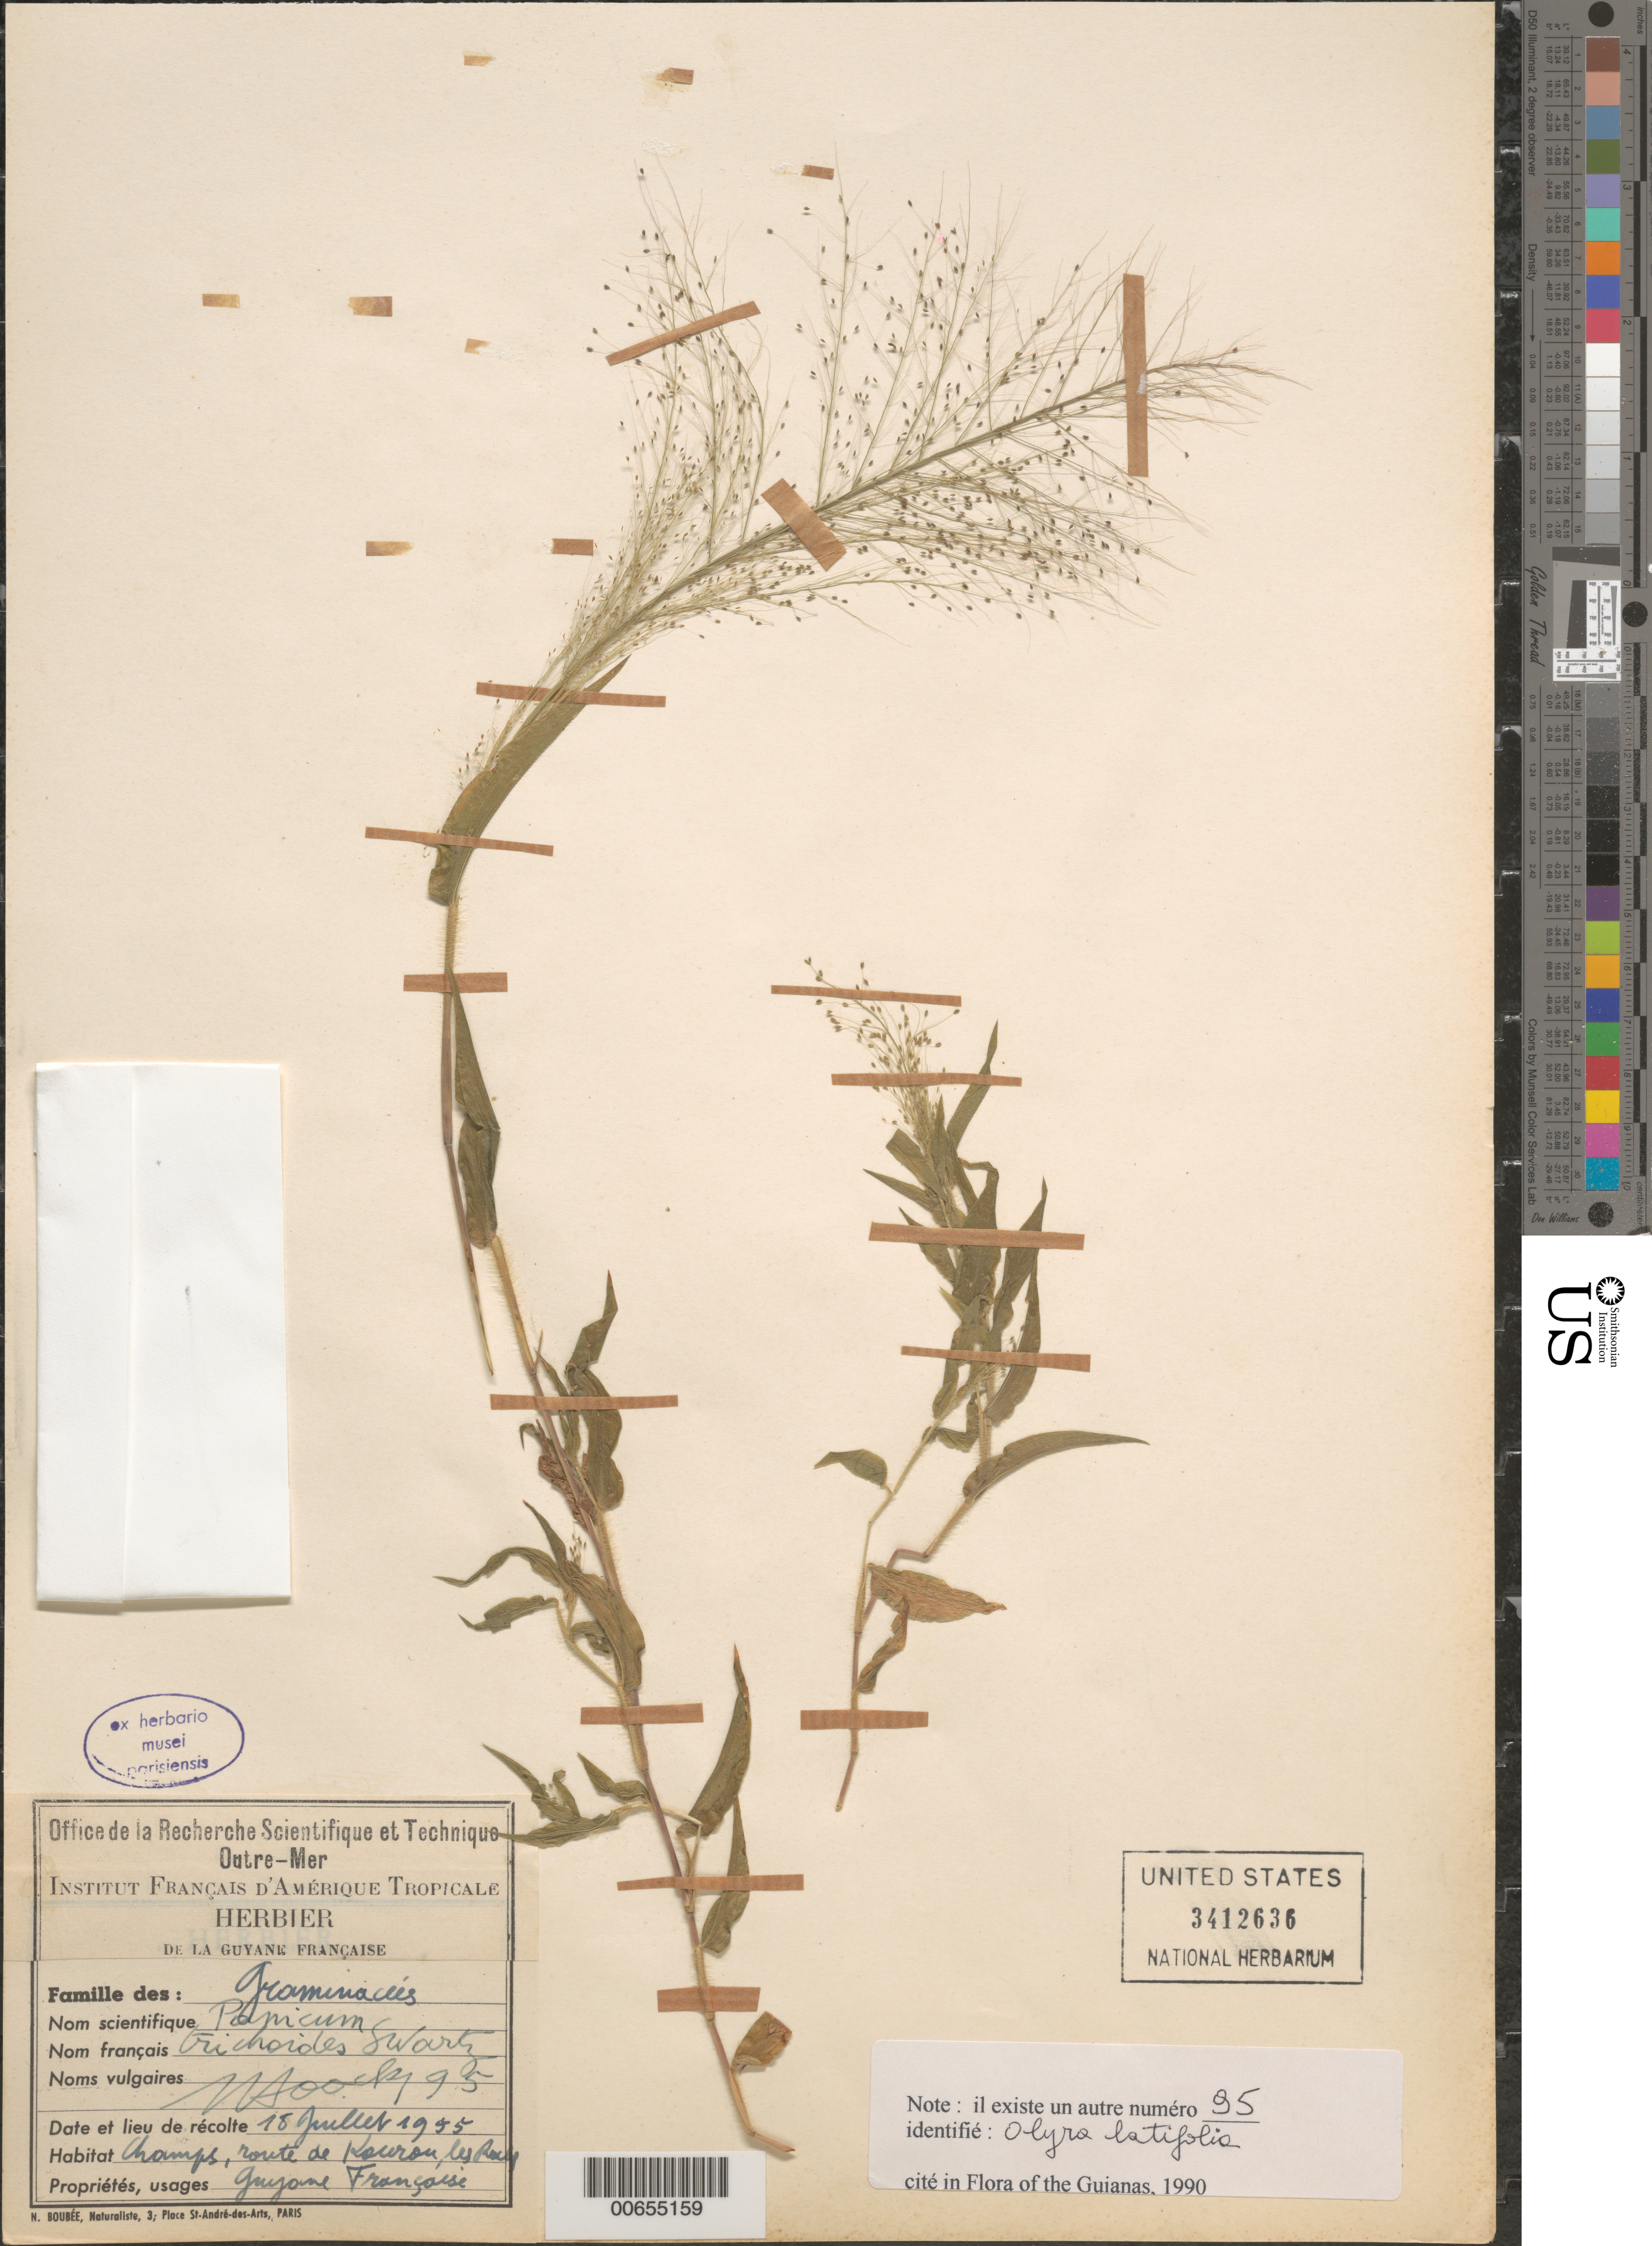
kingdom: Plantae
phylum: Tracheophyta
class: Liliopsida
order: Poales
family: Poaceae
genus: Panicum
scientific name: Panicum trichoides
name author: Sw.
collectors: J. Hoock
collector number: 95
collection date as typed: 18-Jul-55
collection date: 1955-07-18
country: French Guiana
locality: Route de Koruro, Champs, les Roches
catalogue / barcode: US 3412636